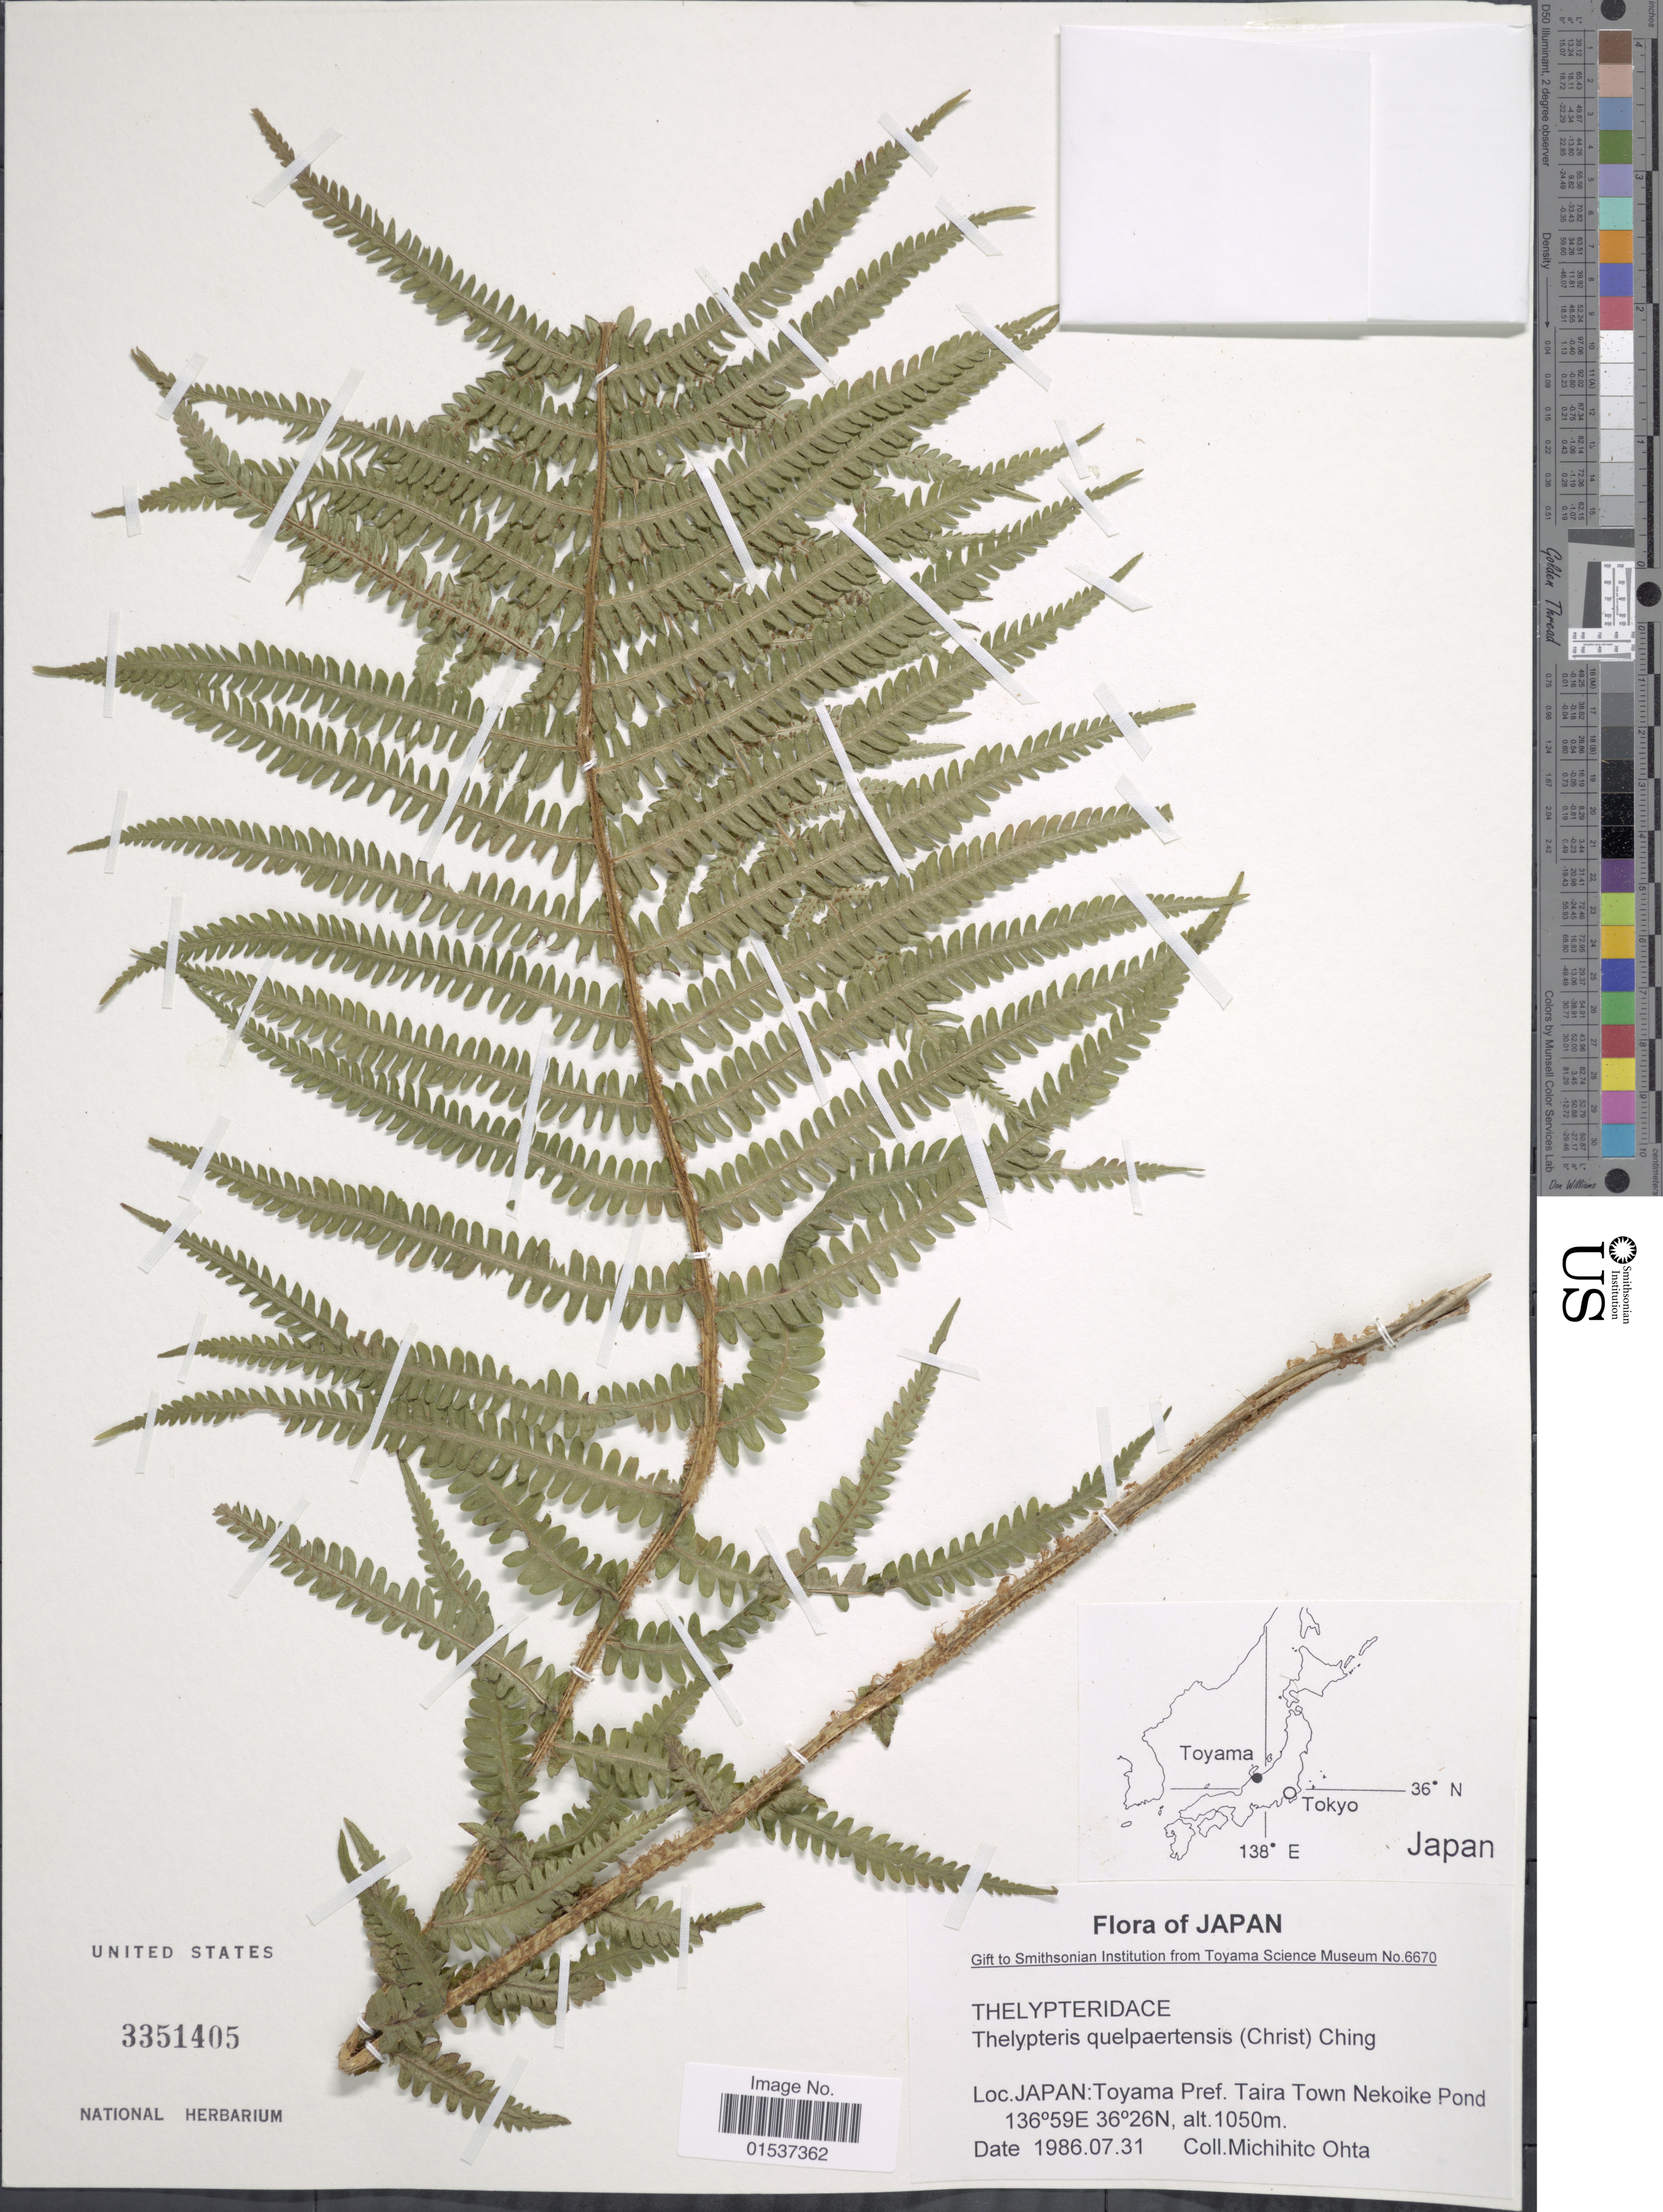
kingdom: Plantae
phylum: Tracheophyta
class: Polypodiopsida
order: Polypodiales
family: Thelypteridaceae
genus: Oreopteris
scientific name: Oreopteris quelpartensis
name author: (Christ) Holub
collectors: M. Ohta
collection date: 1986-07-31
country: Japan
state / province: Toyama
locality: Japan: Toyama Pref, Taira Town Nekoike Pond.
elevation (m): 1050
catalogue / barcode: US 3351405